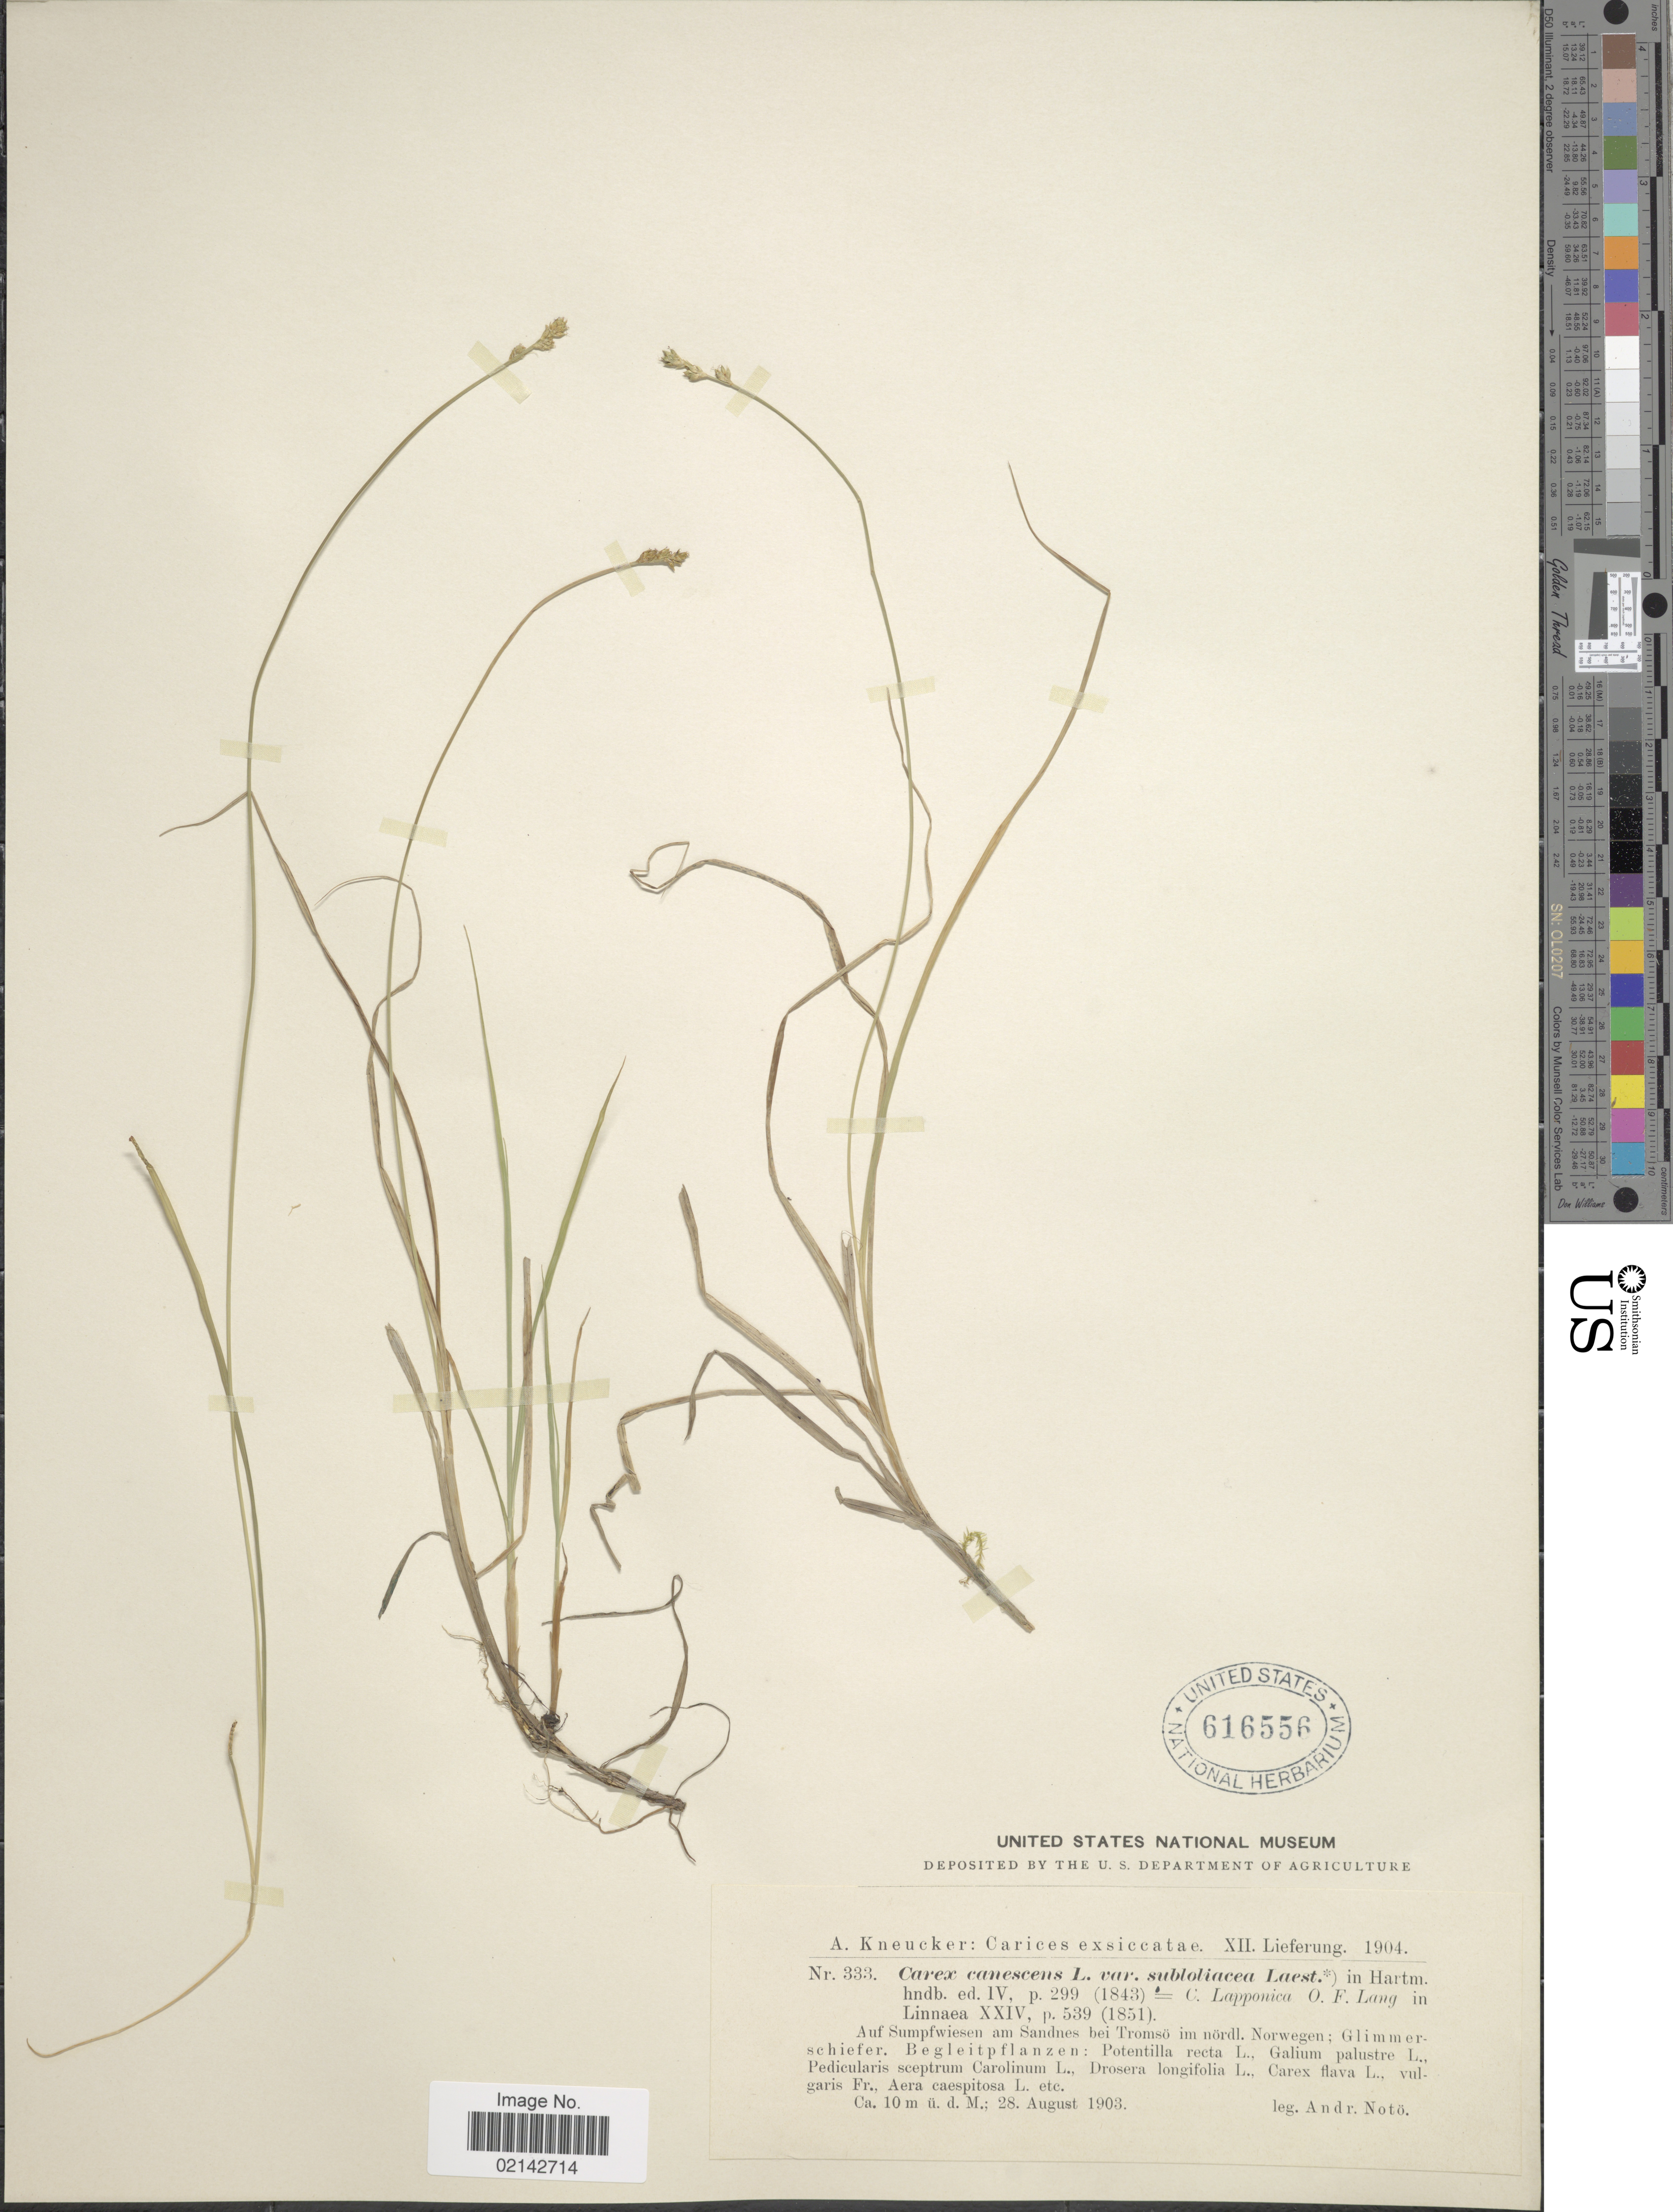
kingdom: Plantae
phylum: Tracheophyta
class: Liliopsida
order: Poales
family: Cyperaceae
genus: Carex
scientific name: Carex canescens var. canescens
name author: L.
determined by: Strong, Mark T., (BOT), Smithsonian Institution - National Museum of Natural History (UNITED STATES)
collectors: A. Noto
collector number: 333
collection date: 1903-08-28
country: Norway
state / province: Troms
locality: Auf Sumpfwiesen am Sandnes bei Tromso im nordl. Norwegen; Glimmerschiefer, Carices.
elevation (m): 10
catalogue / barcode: US 616556